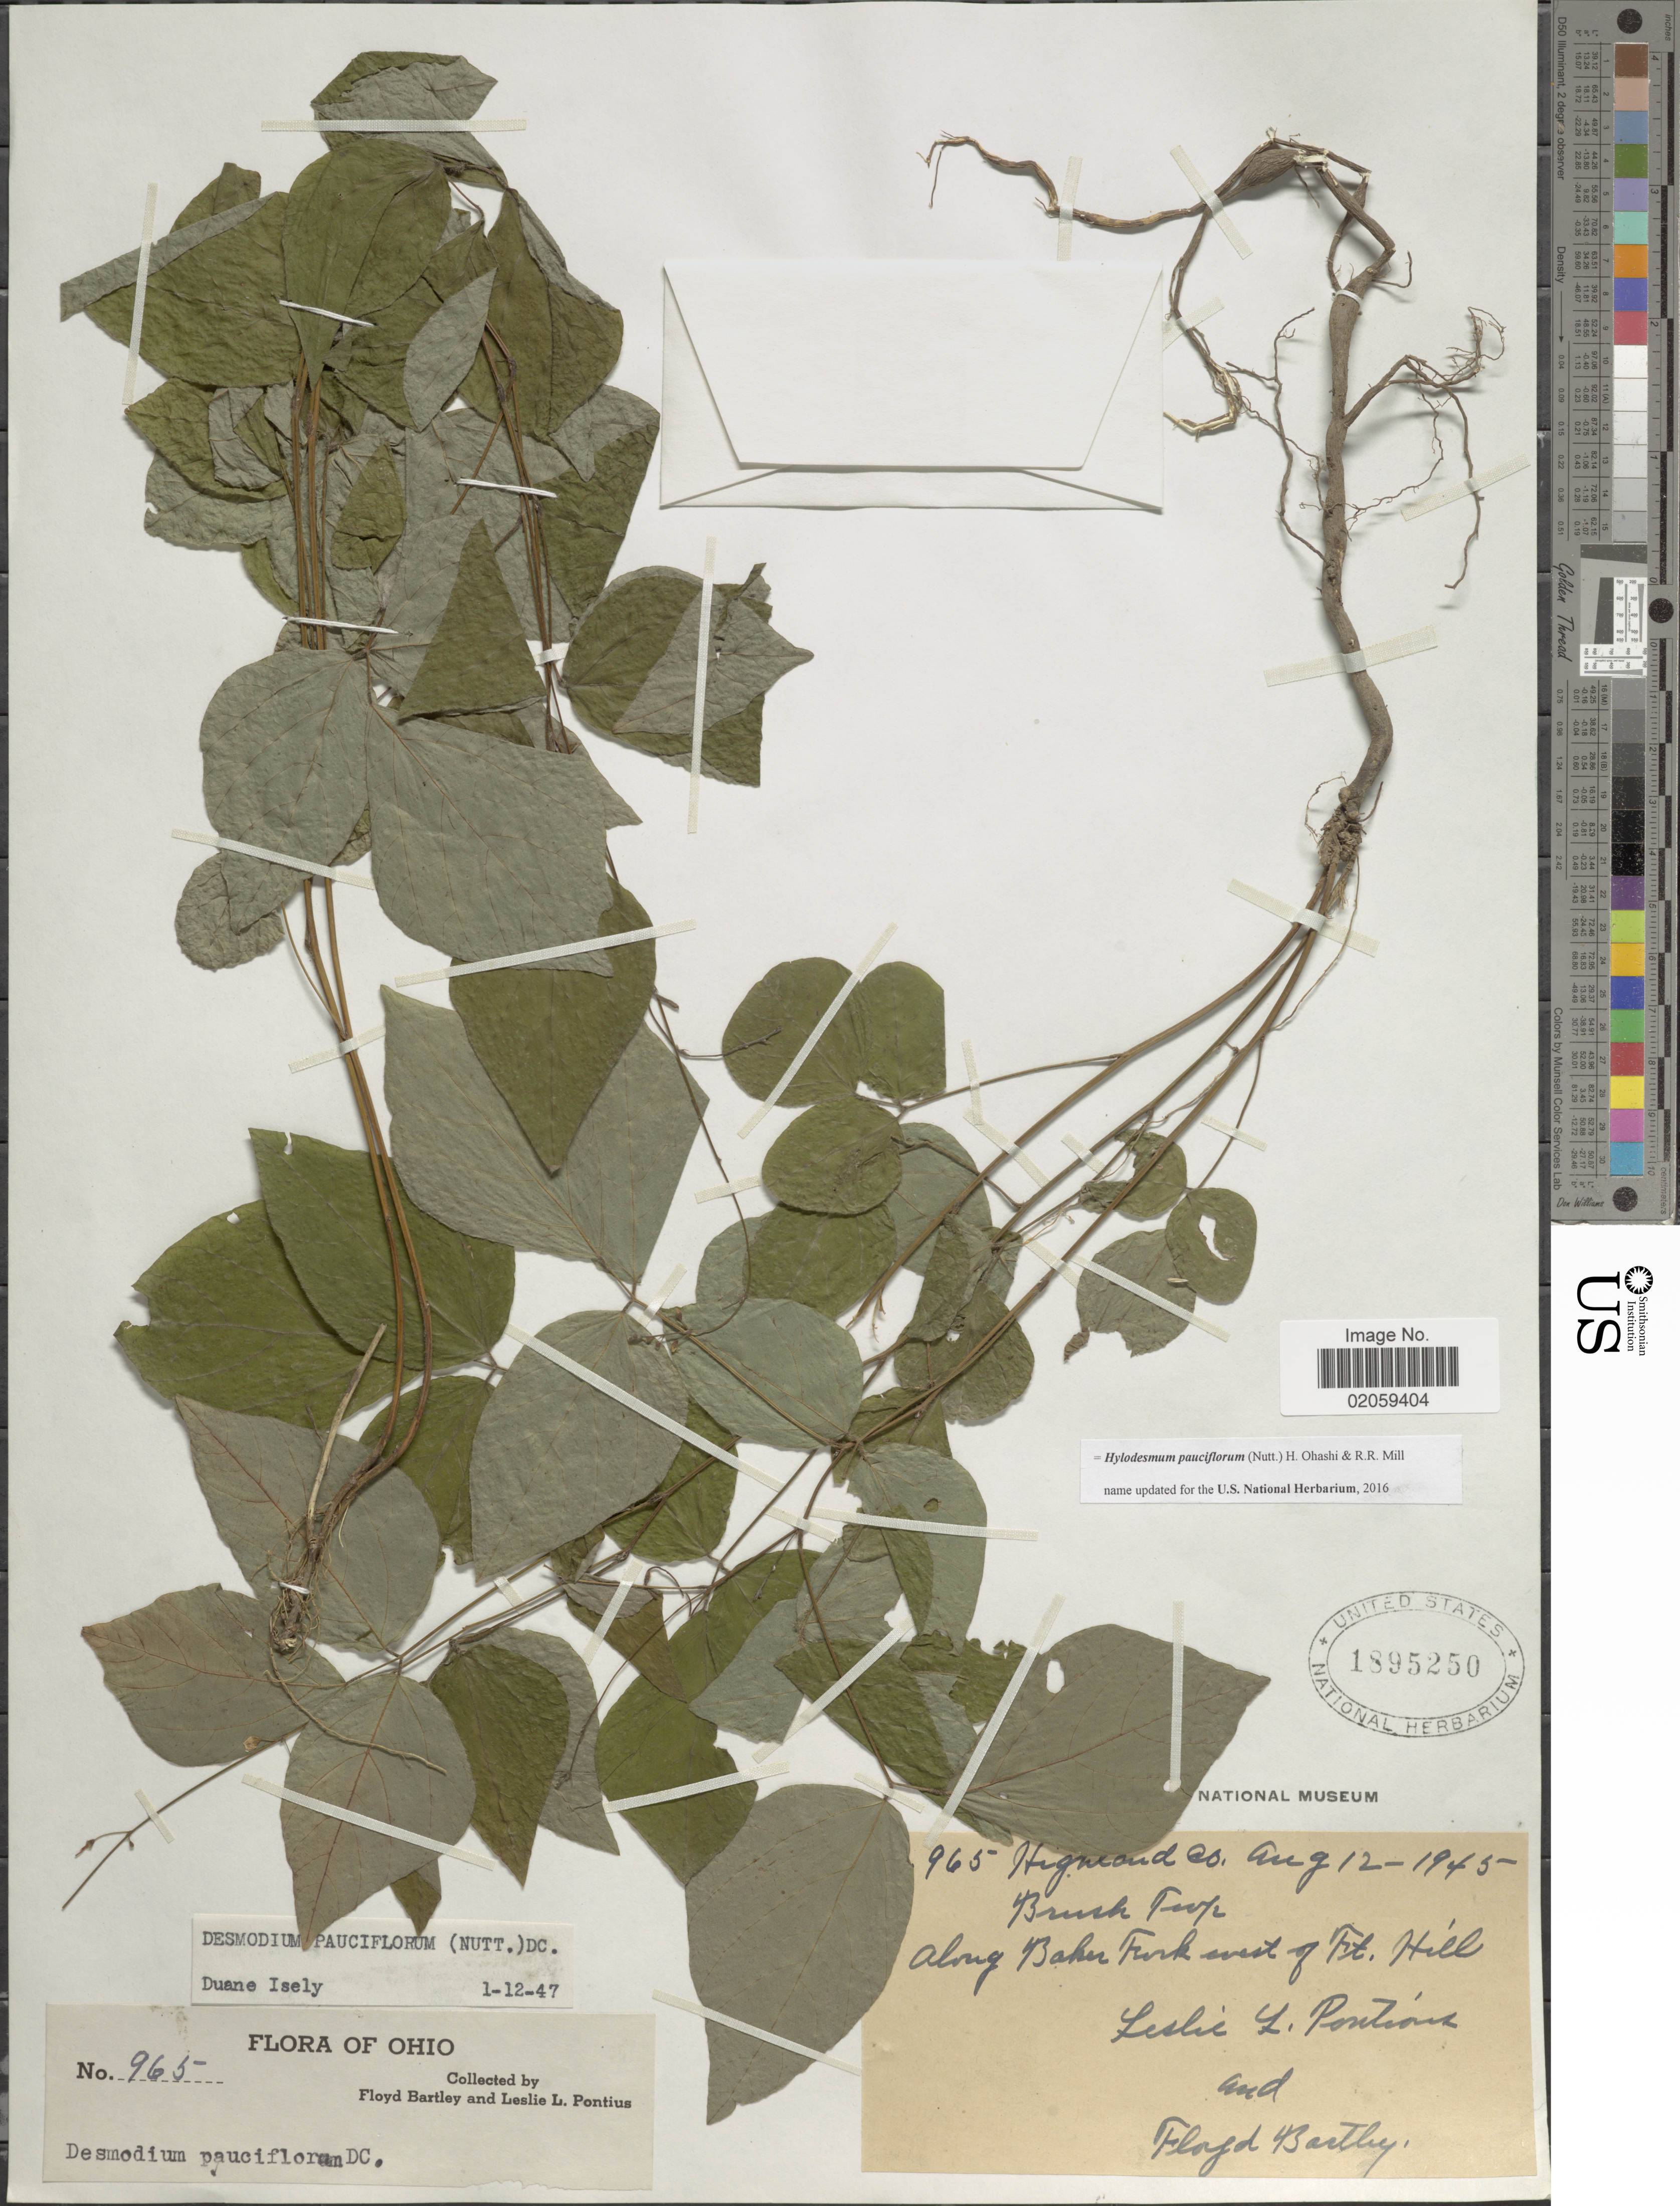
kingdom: Plantae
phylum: Tracheophyta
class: Magnoliopsida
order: Fabales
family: Fabaceae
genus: Hylodesmum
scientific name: Hylodesmum pauciflorum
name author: (Nutt.) H. Ohashi & R.R. Mill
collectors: F. Bartley & L. L. Pontious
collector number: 965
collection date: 1945-08-12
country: United States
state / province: Ohio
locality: Highland Co., Brink Twp., along Baker Fork west of Ft. Hill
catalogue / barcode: US 1895250